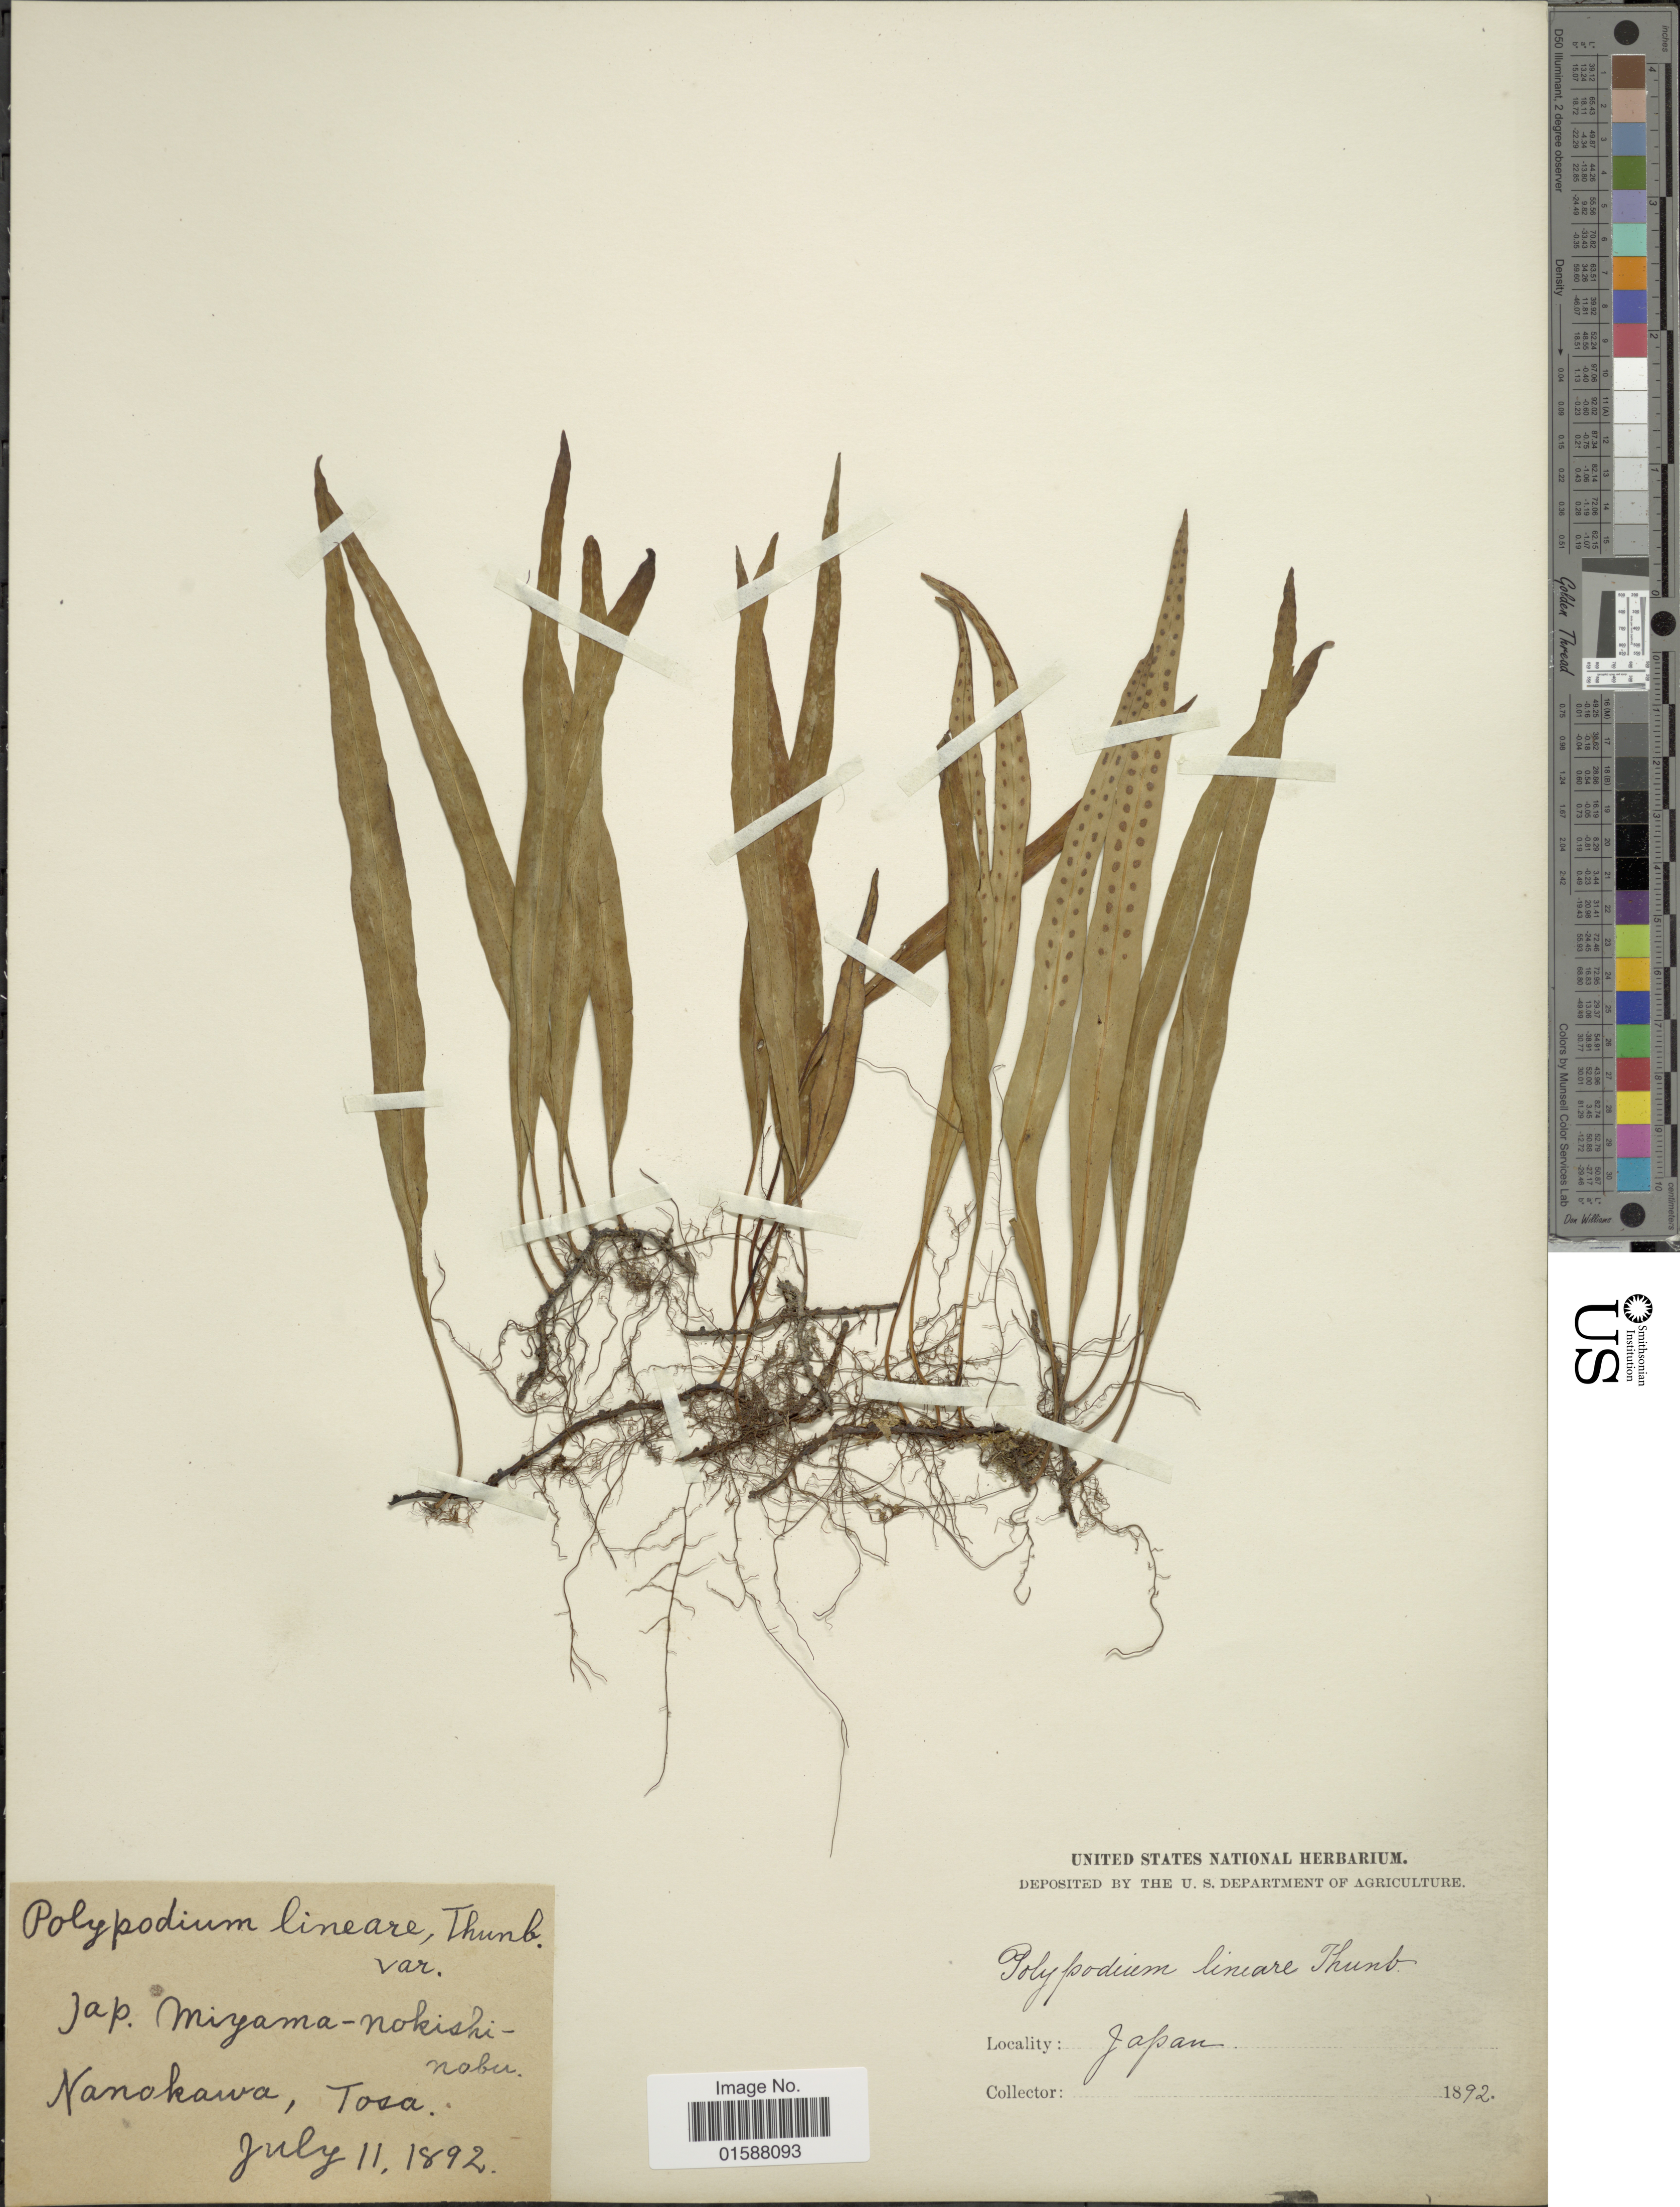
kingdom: Plantae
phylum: Tracheophyta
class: Polypodiopsida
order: Polypodiales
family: Polypodiaceae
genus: Lepisorus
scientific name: Lepisorus thunbergianus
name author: (Kaulf.) Ching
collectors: T. Nanokawa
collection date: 1892-07-11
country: Japan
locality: Miyama-nokishi-nobu